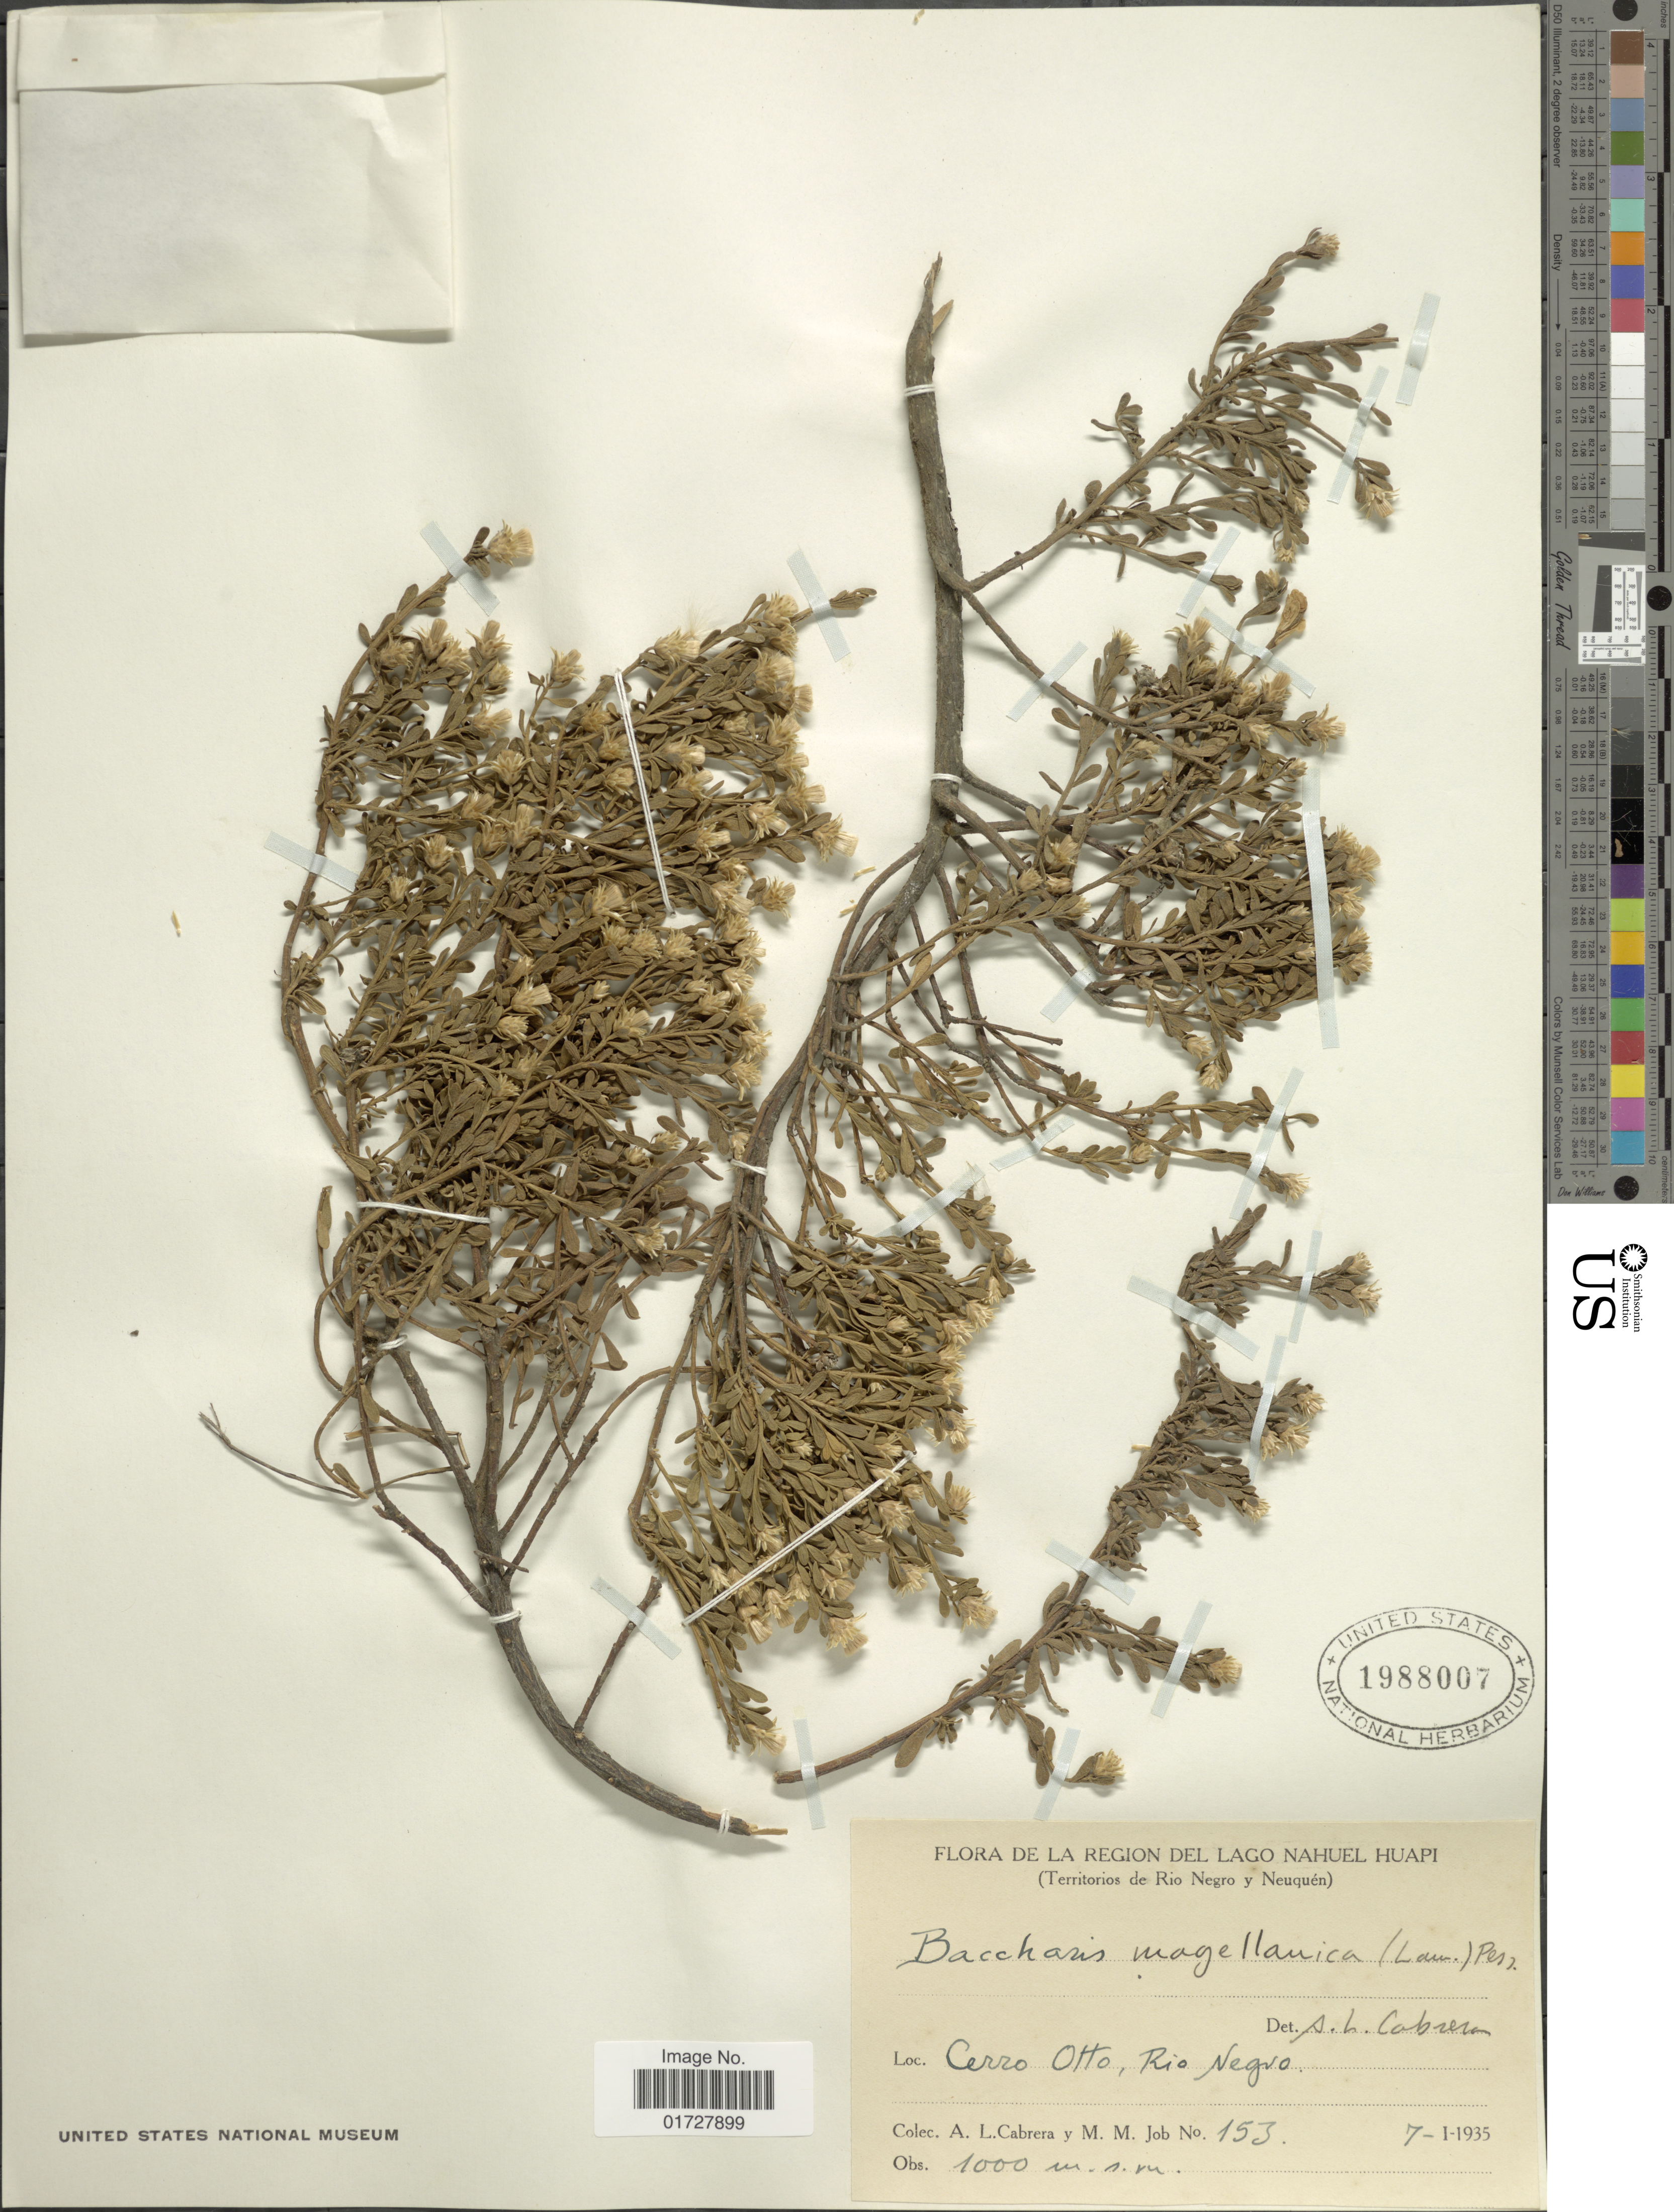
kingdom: Plantae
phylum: Tracheophyta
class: Magnoliopsida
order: Asterales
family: Asteraceae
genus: Baccharis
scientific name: Baccharis tricuneata var. magellanica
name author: (Lam.) Cuatrec.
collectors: A. L. Cabrera & M. Job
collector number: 153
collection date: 1935-01-07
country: Argentina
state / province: Rio Negro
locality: Region del Lago Nahuel Huapi, Cerro Otto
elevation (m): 1000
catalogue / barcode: US 1988007